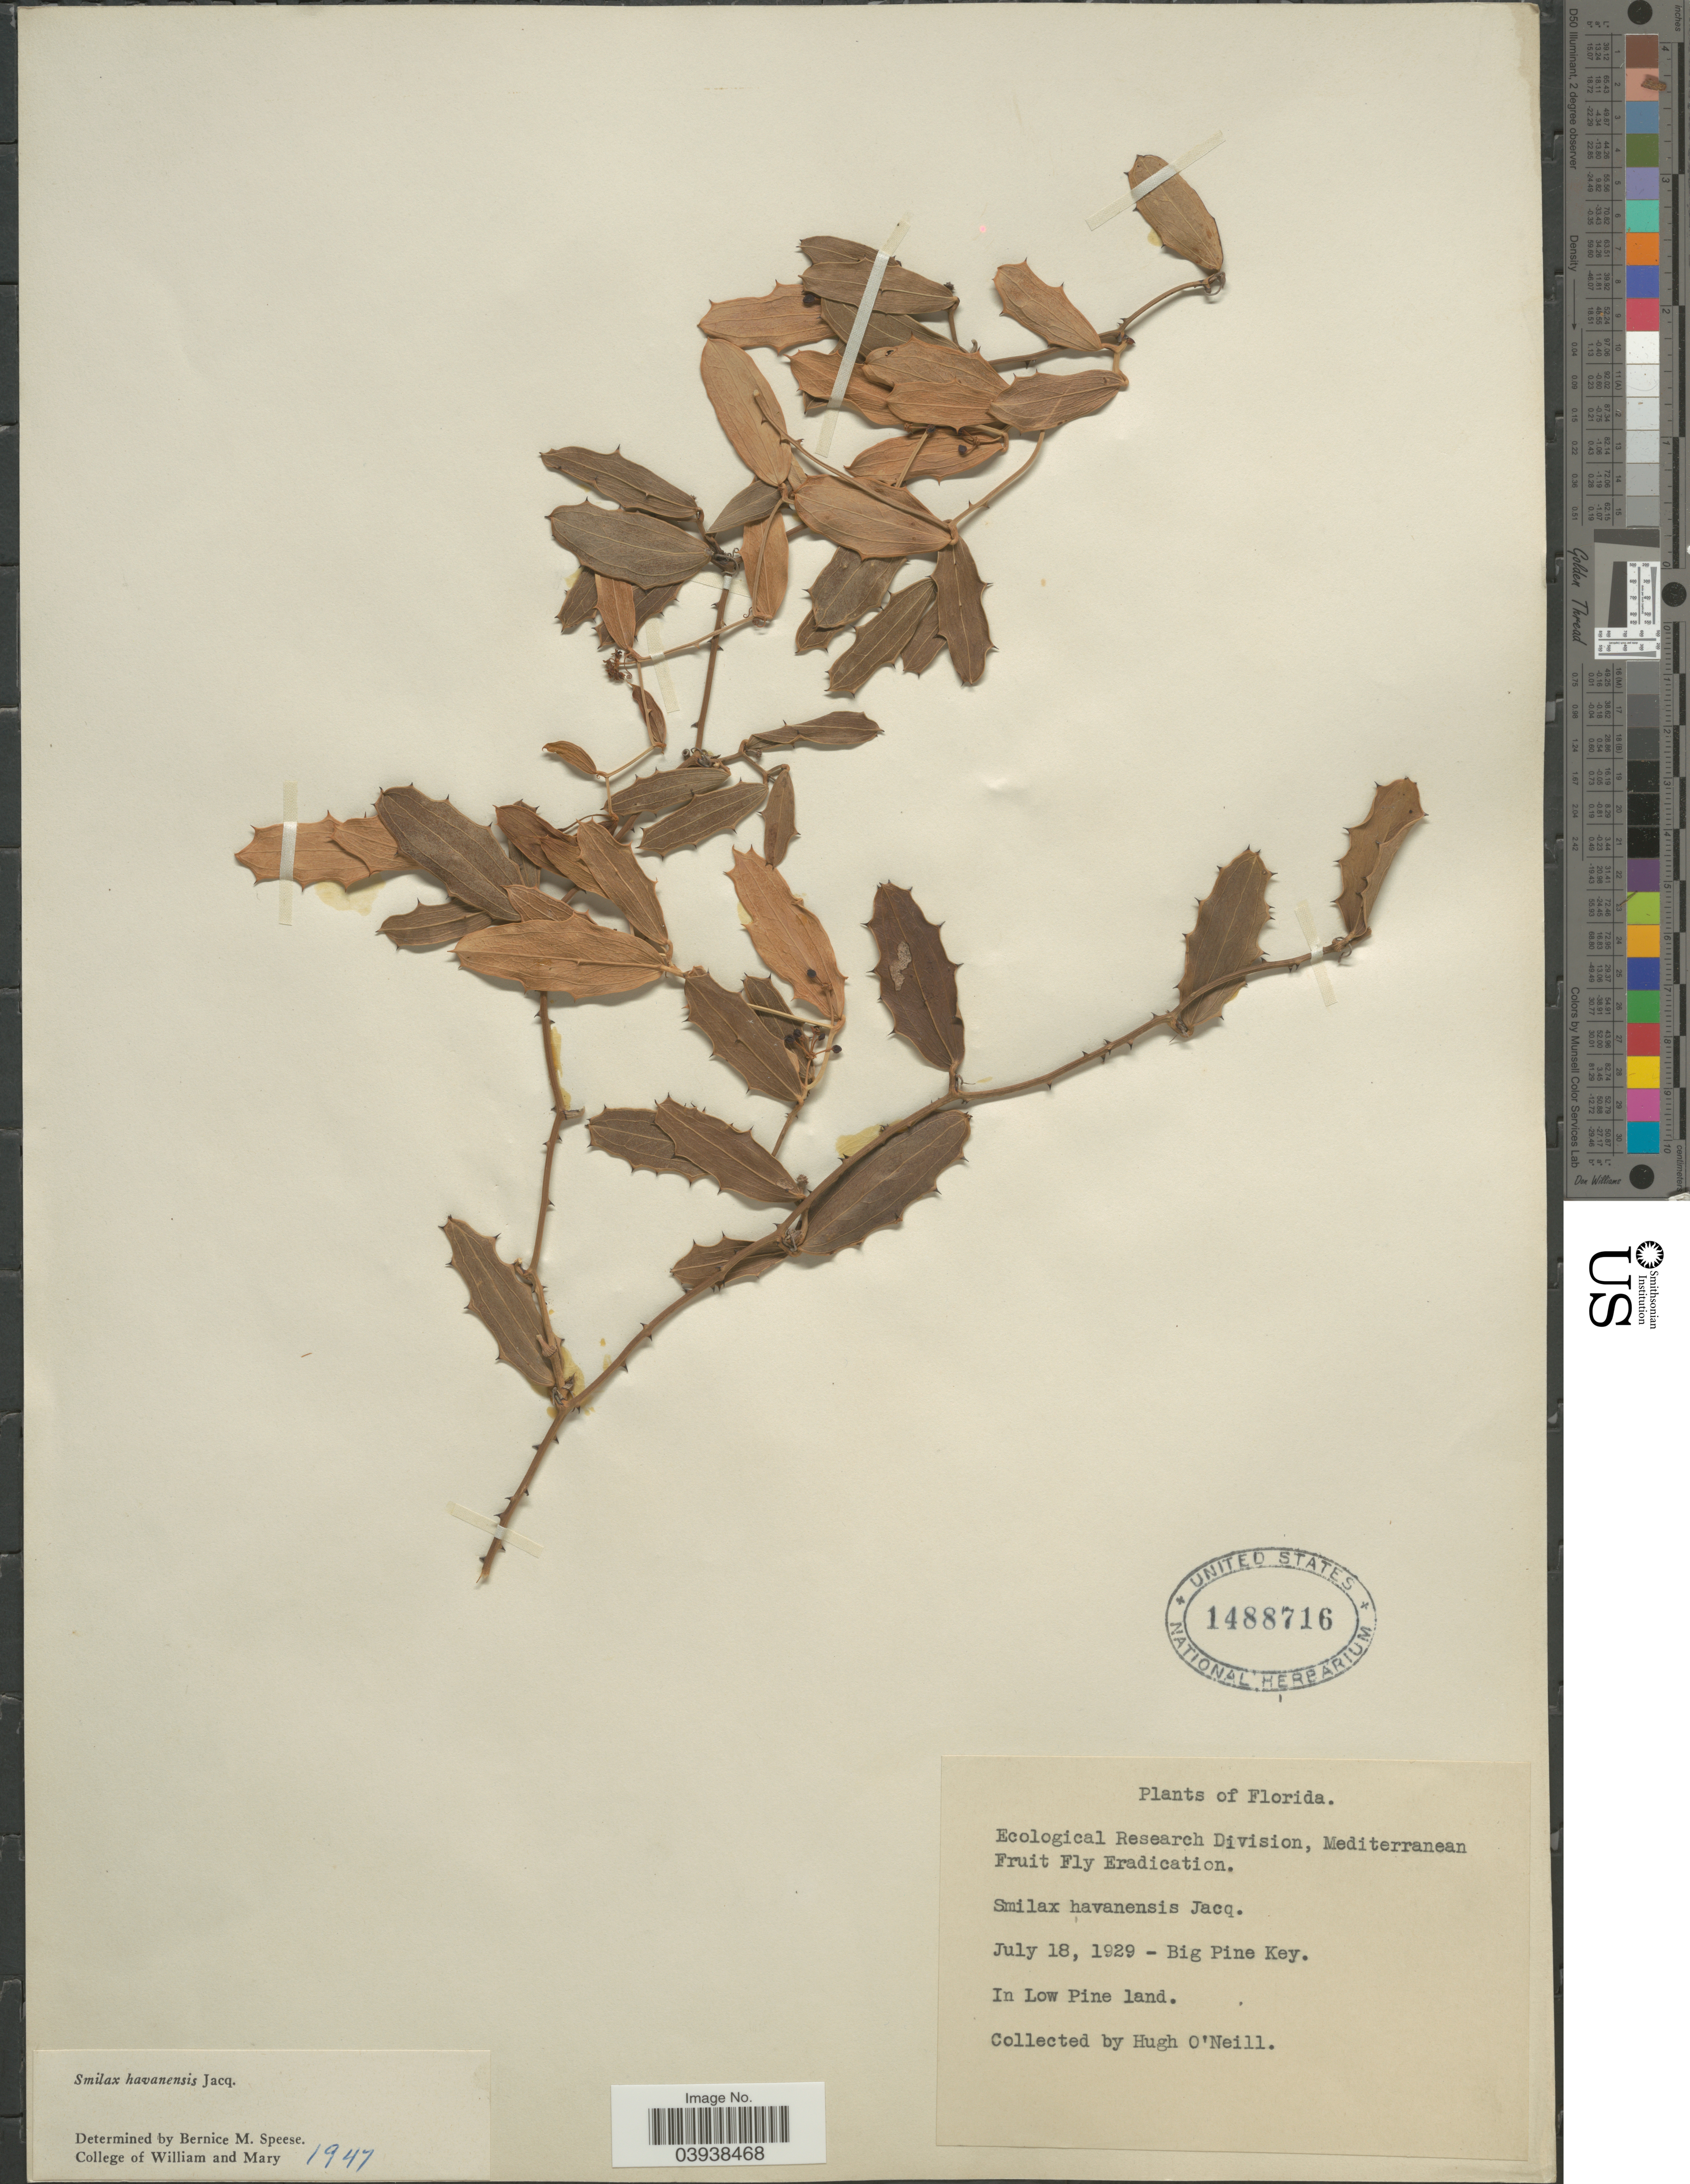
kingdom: Plantae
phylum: Tracheophyta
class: Liliopsida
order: Liliales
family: Smilacaceae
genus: Smilax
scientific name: Smilax havanensis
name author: Jacq.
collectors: H. O'Neill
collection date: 1929-07-18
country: United States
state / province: Florida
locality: Big Pine Key. In Low Pine Land.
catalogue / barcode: US 1488716